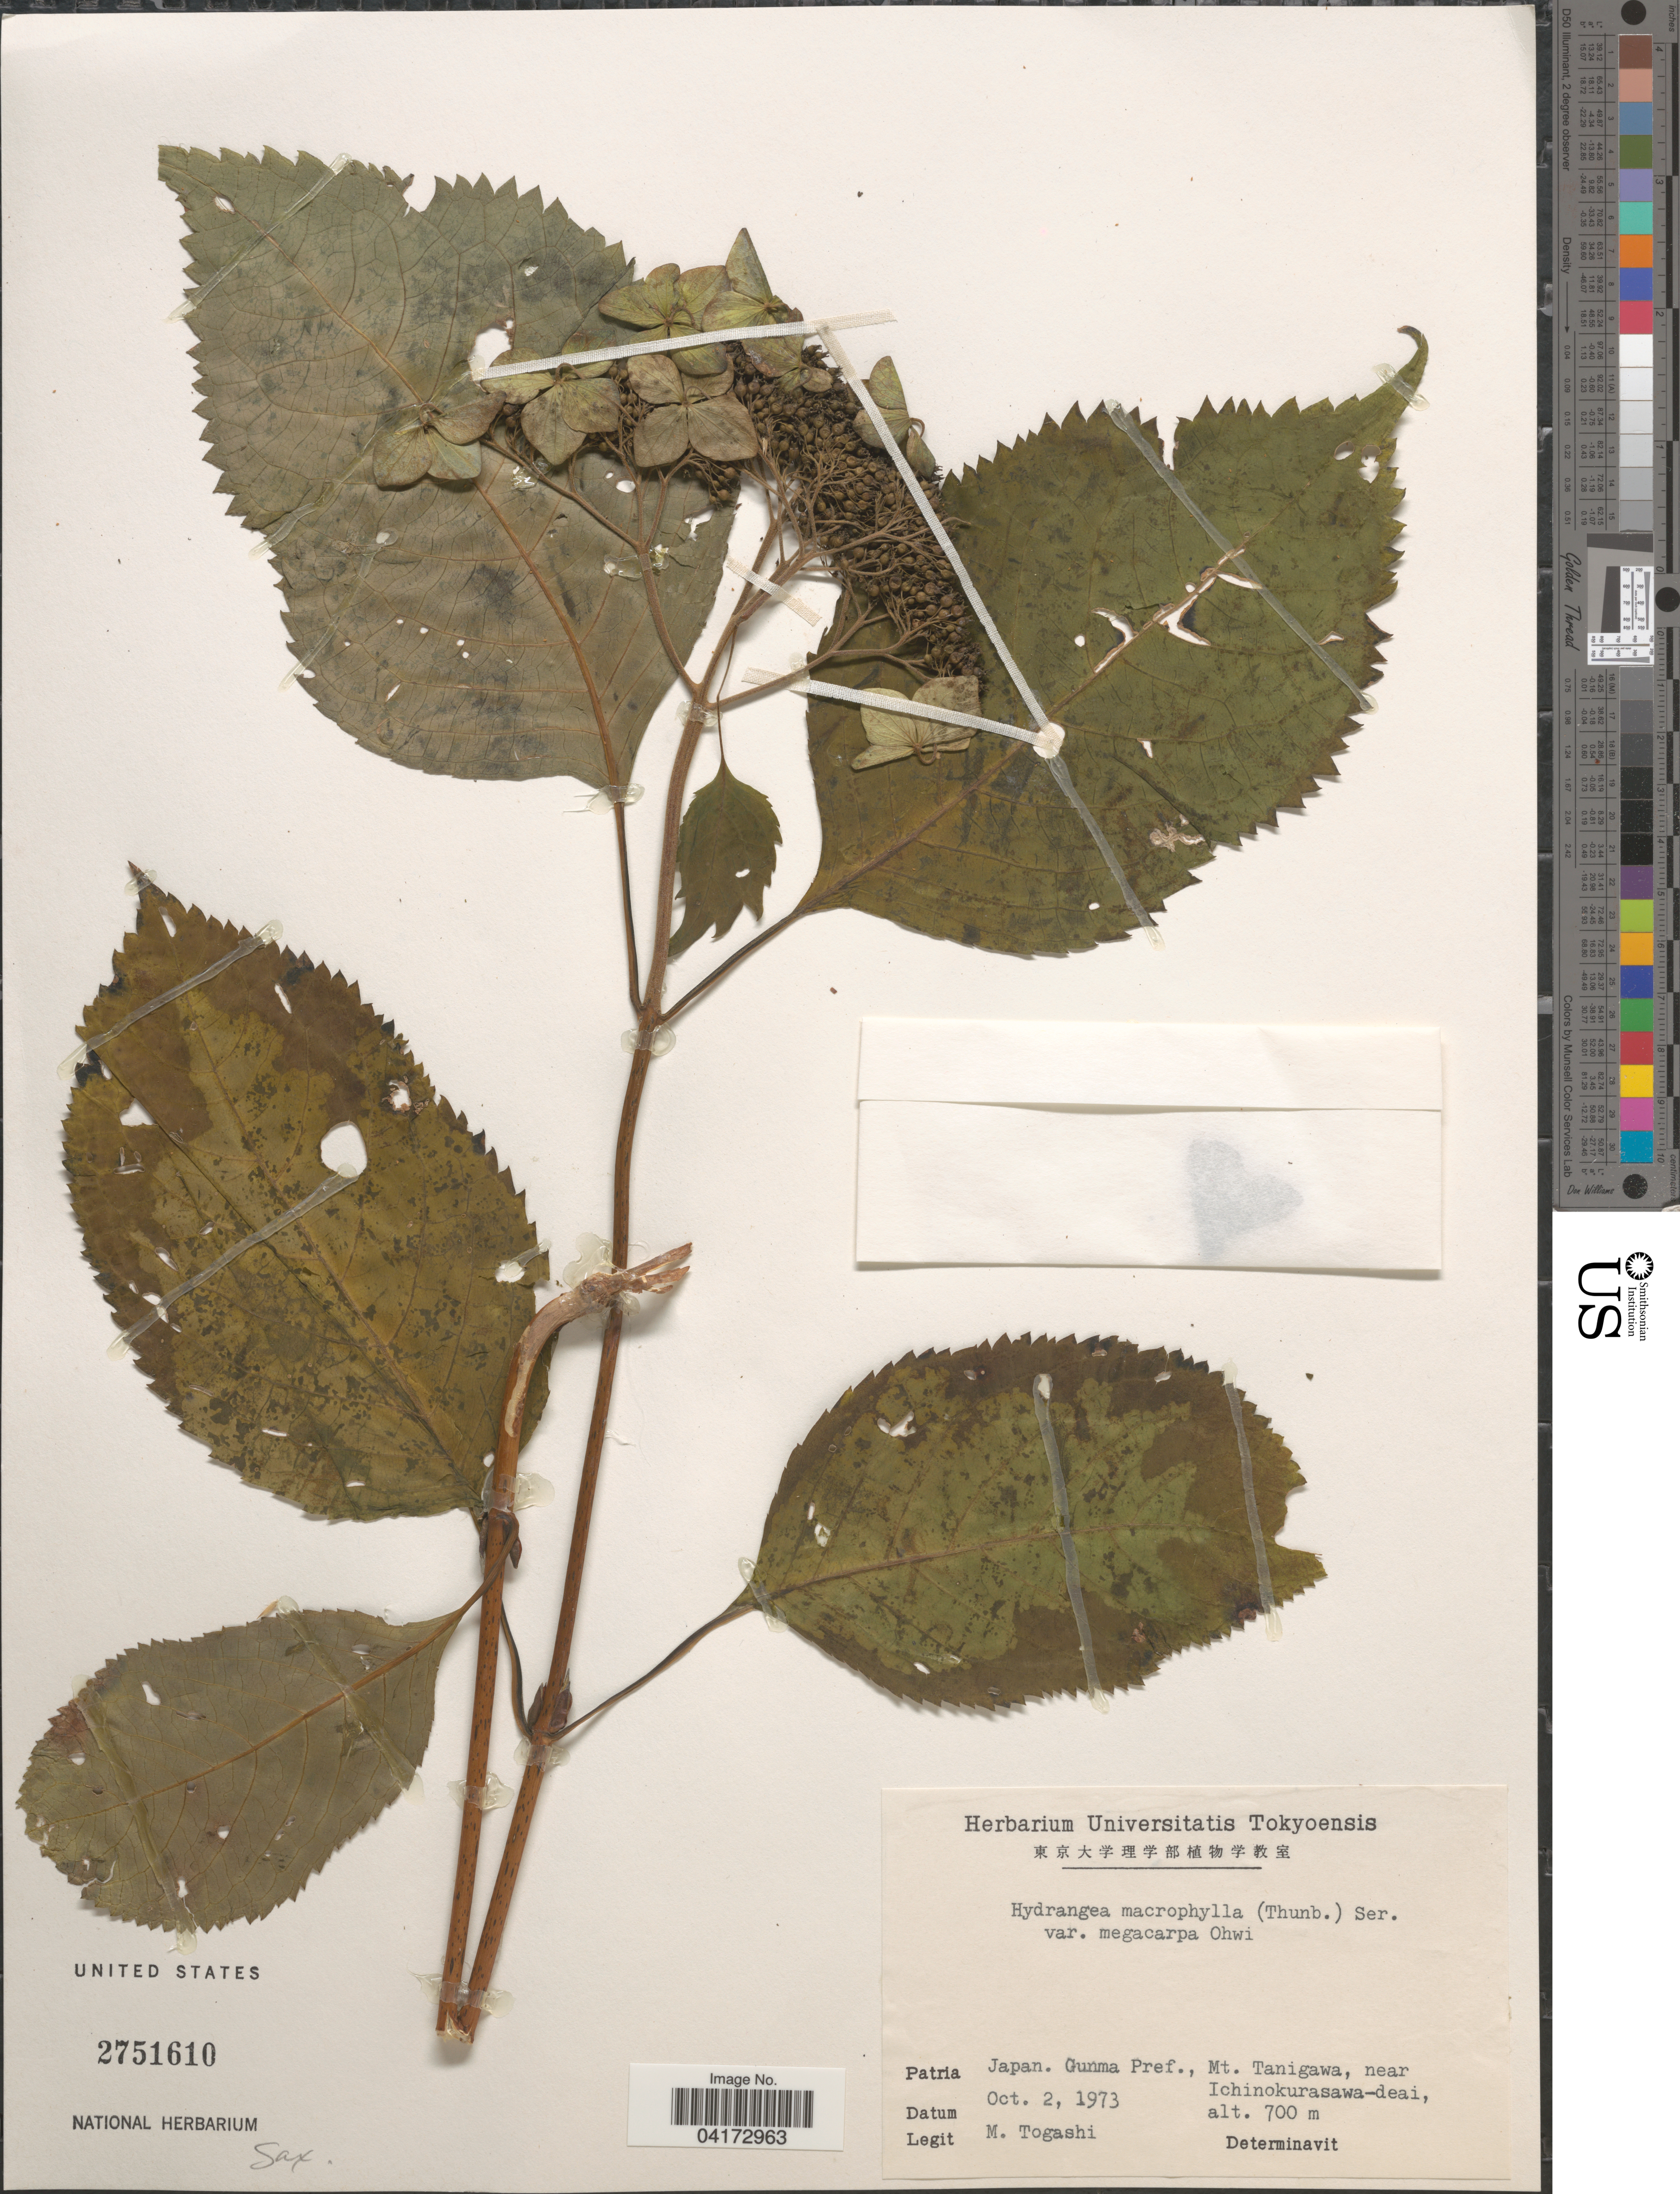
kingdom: Plantae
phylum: Tracheophyta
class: Magnoliopsida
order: Cornales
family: Hydrangeaceae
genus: Hydrangea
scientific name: Hydrangea macrophylla var. megacarpa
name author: Ohwi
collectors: M. Togashi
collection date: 1973-10-02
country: Japan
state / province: Gunma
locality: Gunma Pref., Mt. Tanigawa, near Ichinokurasawa-deai.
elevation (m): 700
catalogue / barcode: US 2751610